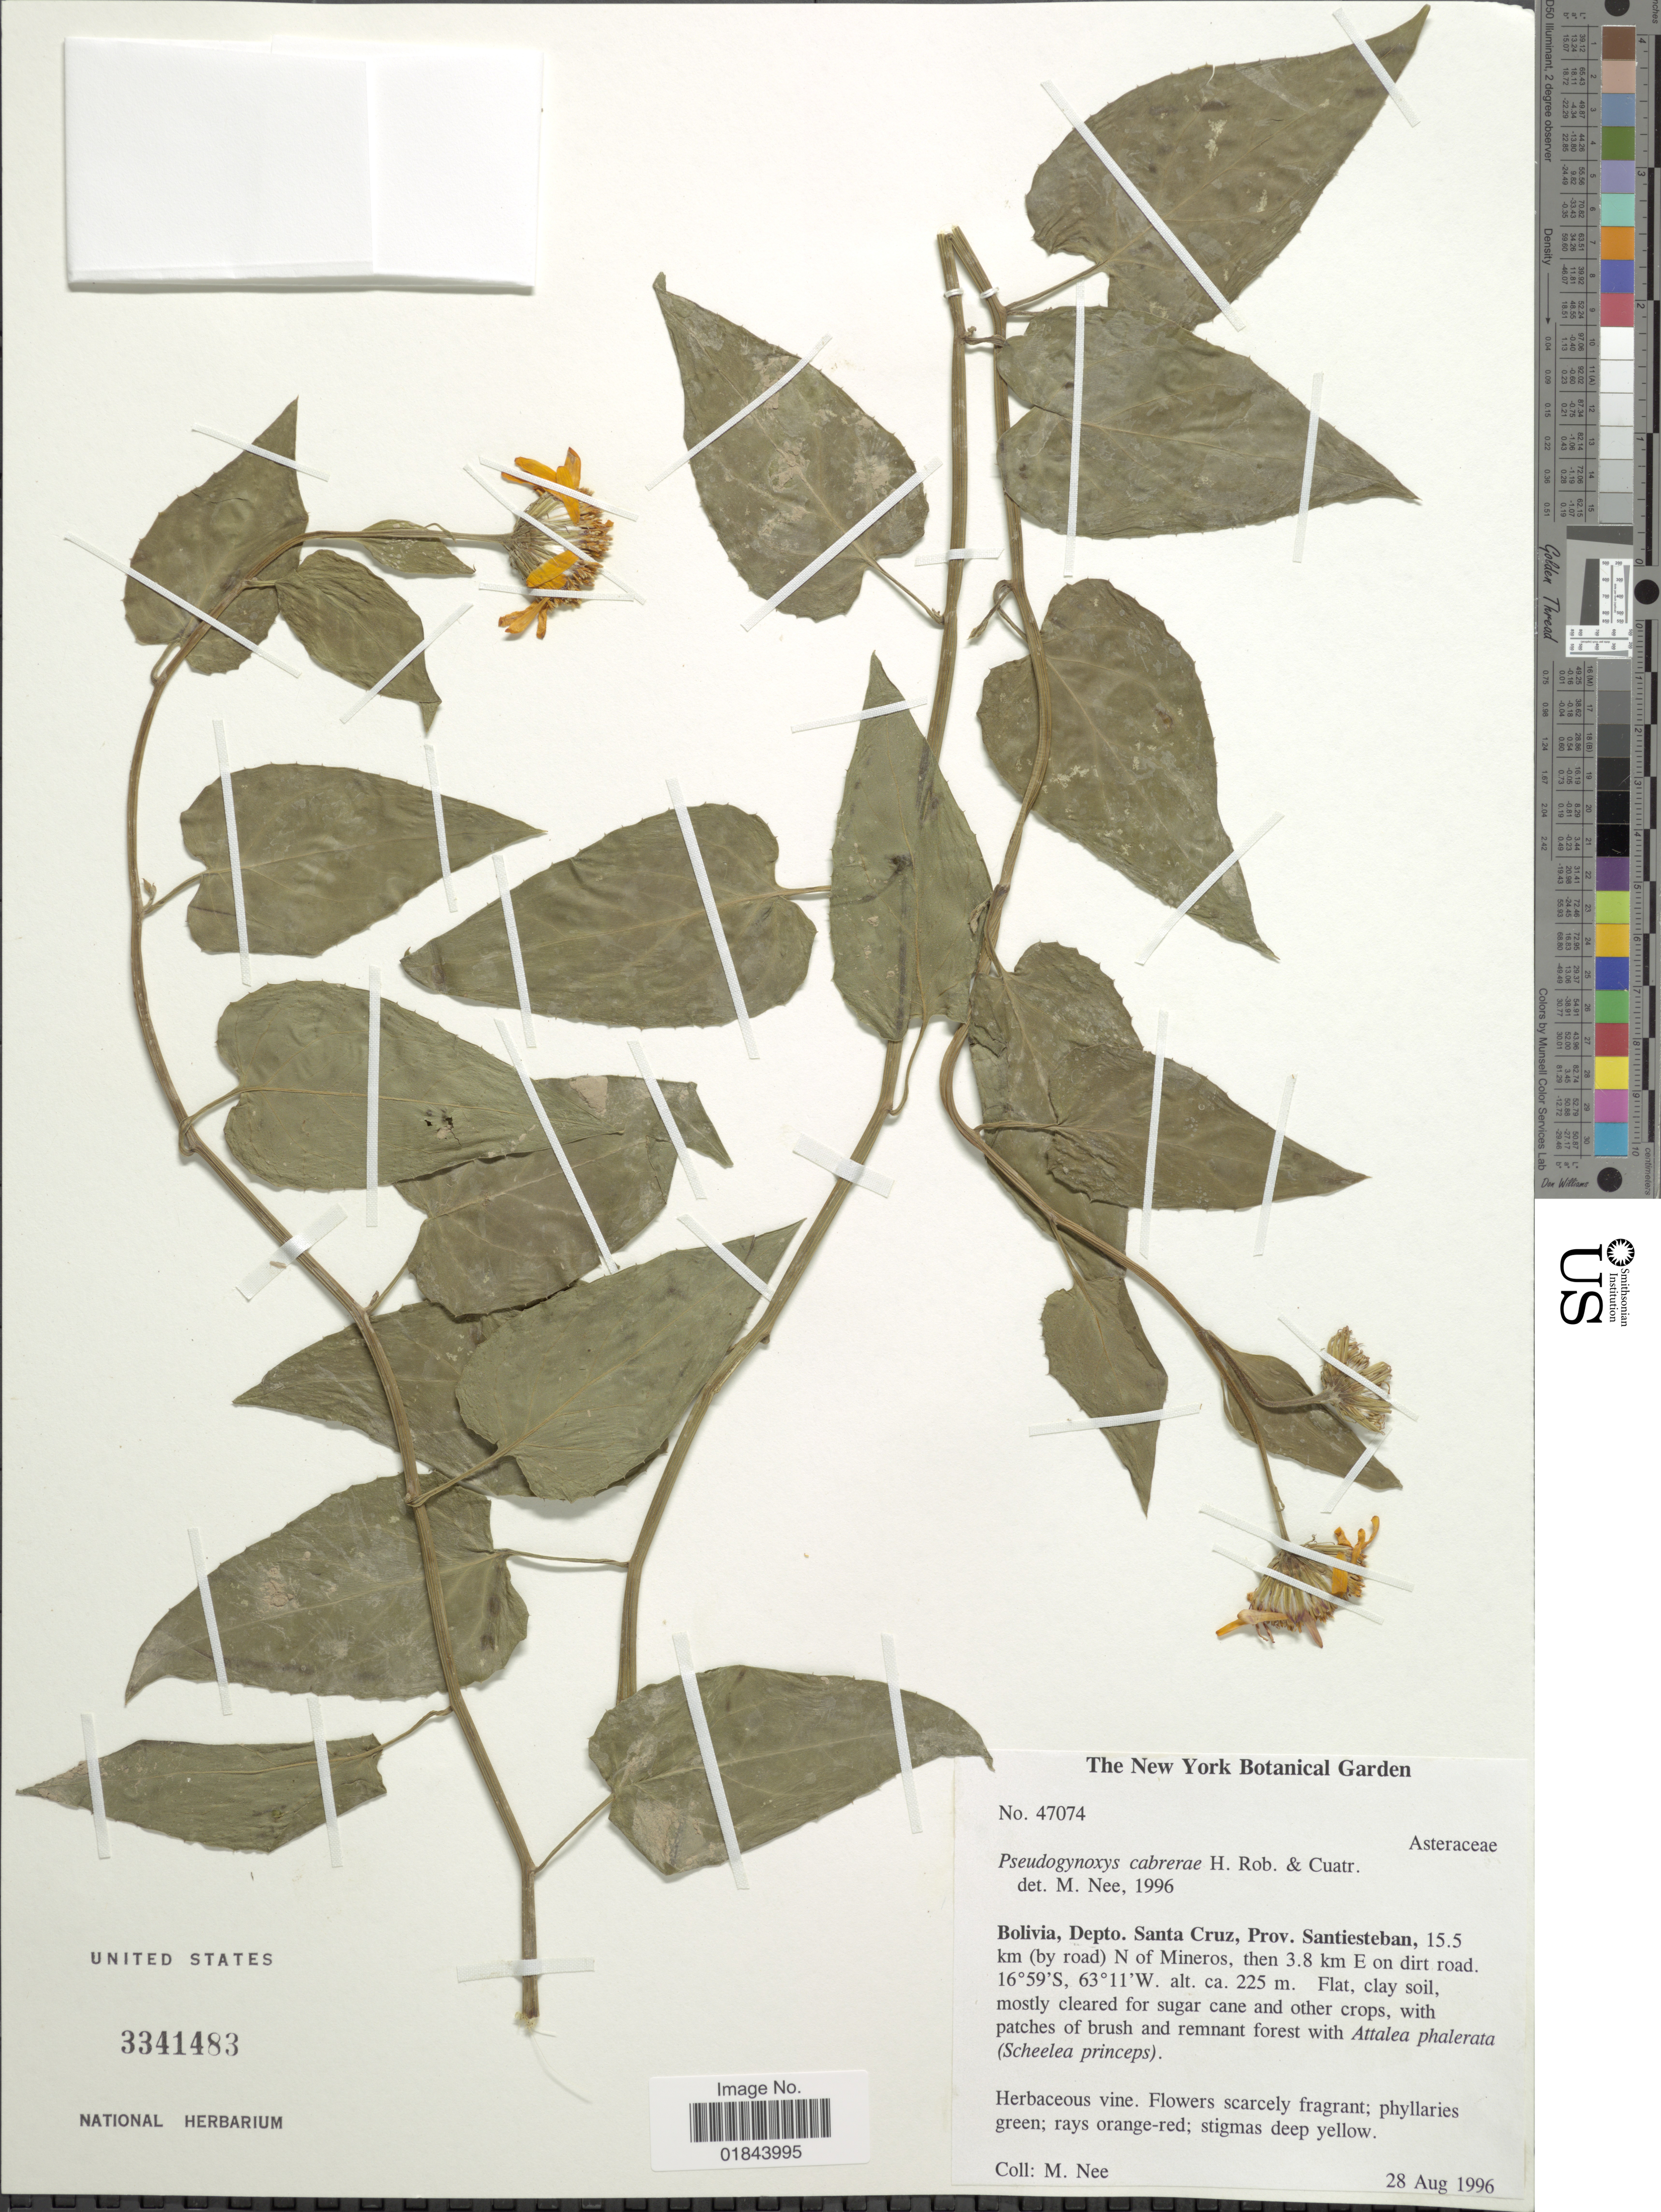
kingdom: Plantae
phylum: Tracheophyta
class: Magnoliopsida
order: Asterales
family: Asteraceae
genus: Pseudogynoxys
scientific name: Pseudogynoxys cabrerae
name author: H. Rob. & Cuatrec.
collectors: M. Nee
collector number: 47074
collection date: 1996-08-28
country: Bolivia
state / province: Santa Cruz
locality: Depto Santa Cruz, prov. Santiesteban, 15.5 km (by road) N of Mineros, then 3.8 km E on dirt road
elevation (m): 225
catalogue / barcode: US 3341483